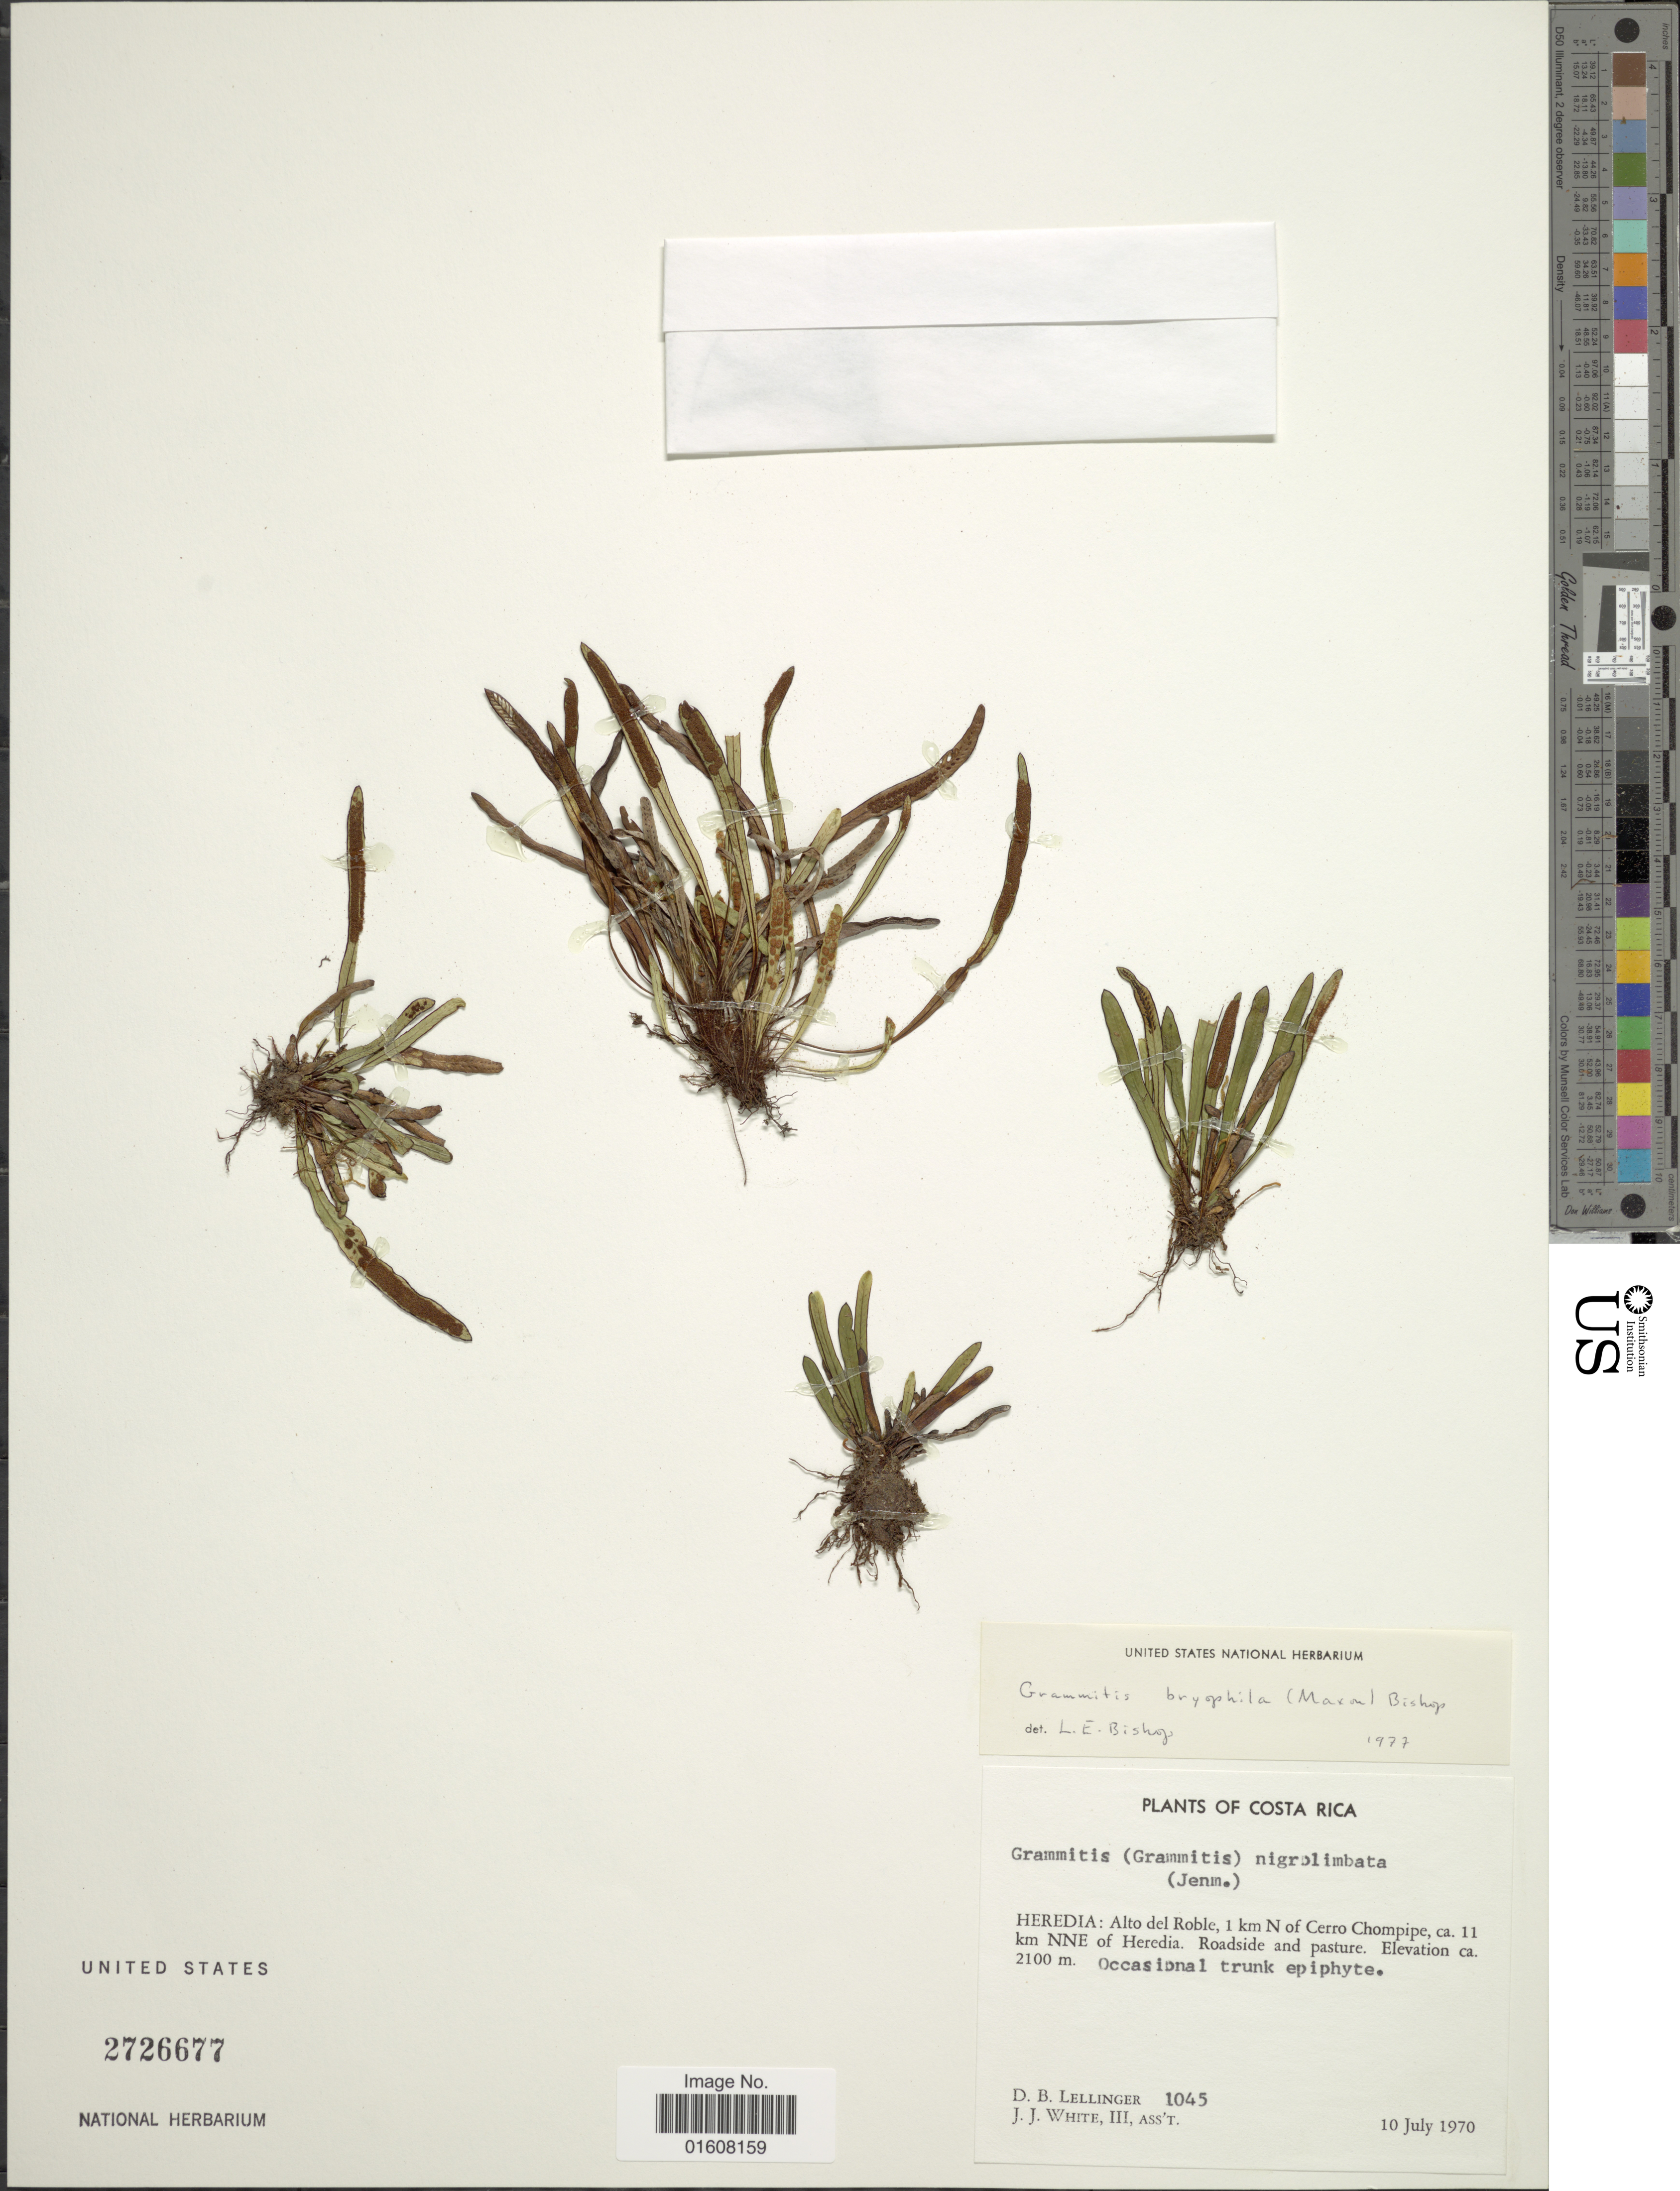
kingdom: Plantae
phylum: Tracheophyta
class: Polypodiopsida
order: Polypodiales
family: Polypodiaceae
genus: Grammitis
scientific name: Grammitis bryophila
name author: (Maxon) Seymour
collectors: D. B. Lellinger & J. J. White III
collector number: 1045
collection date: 1970-07-10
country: Costa Rica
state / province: Heredia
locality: Alto del Roble, 1 km N of Cerro Chompipe, ca. 11 km NNE of Heredia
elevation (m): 2100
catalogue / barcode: US 2726677